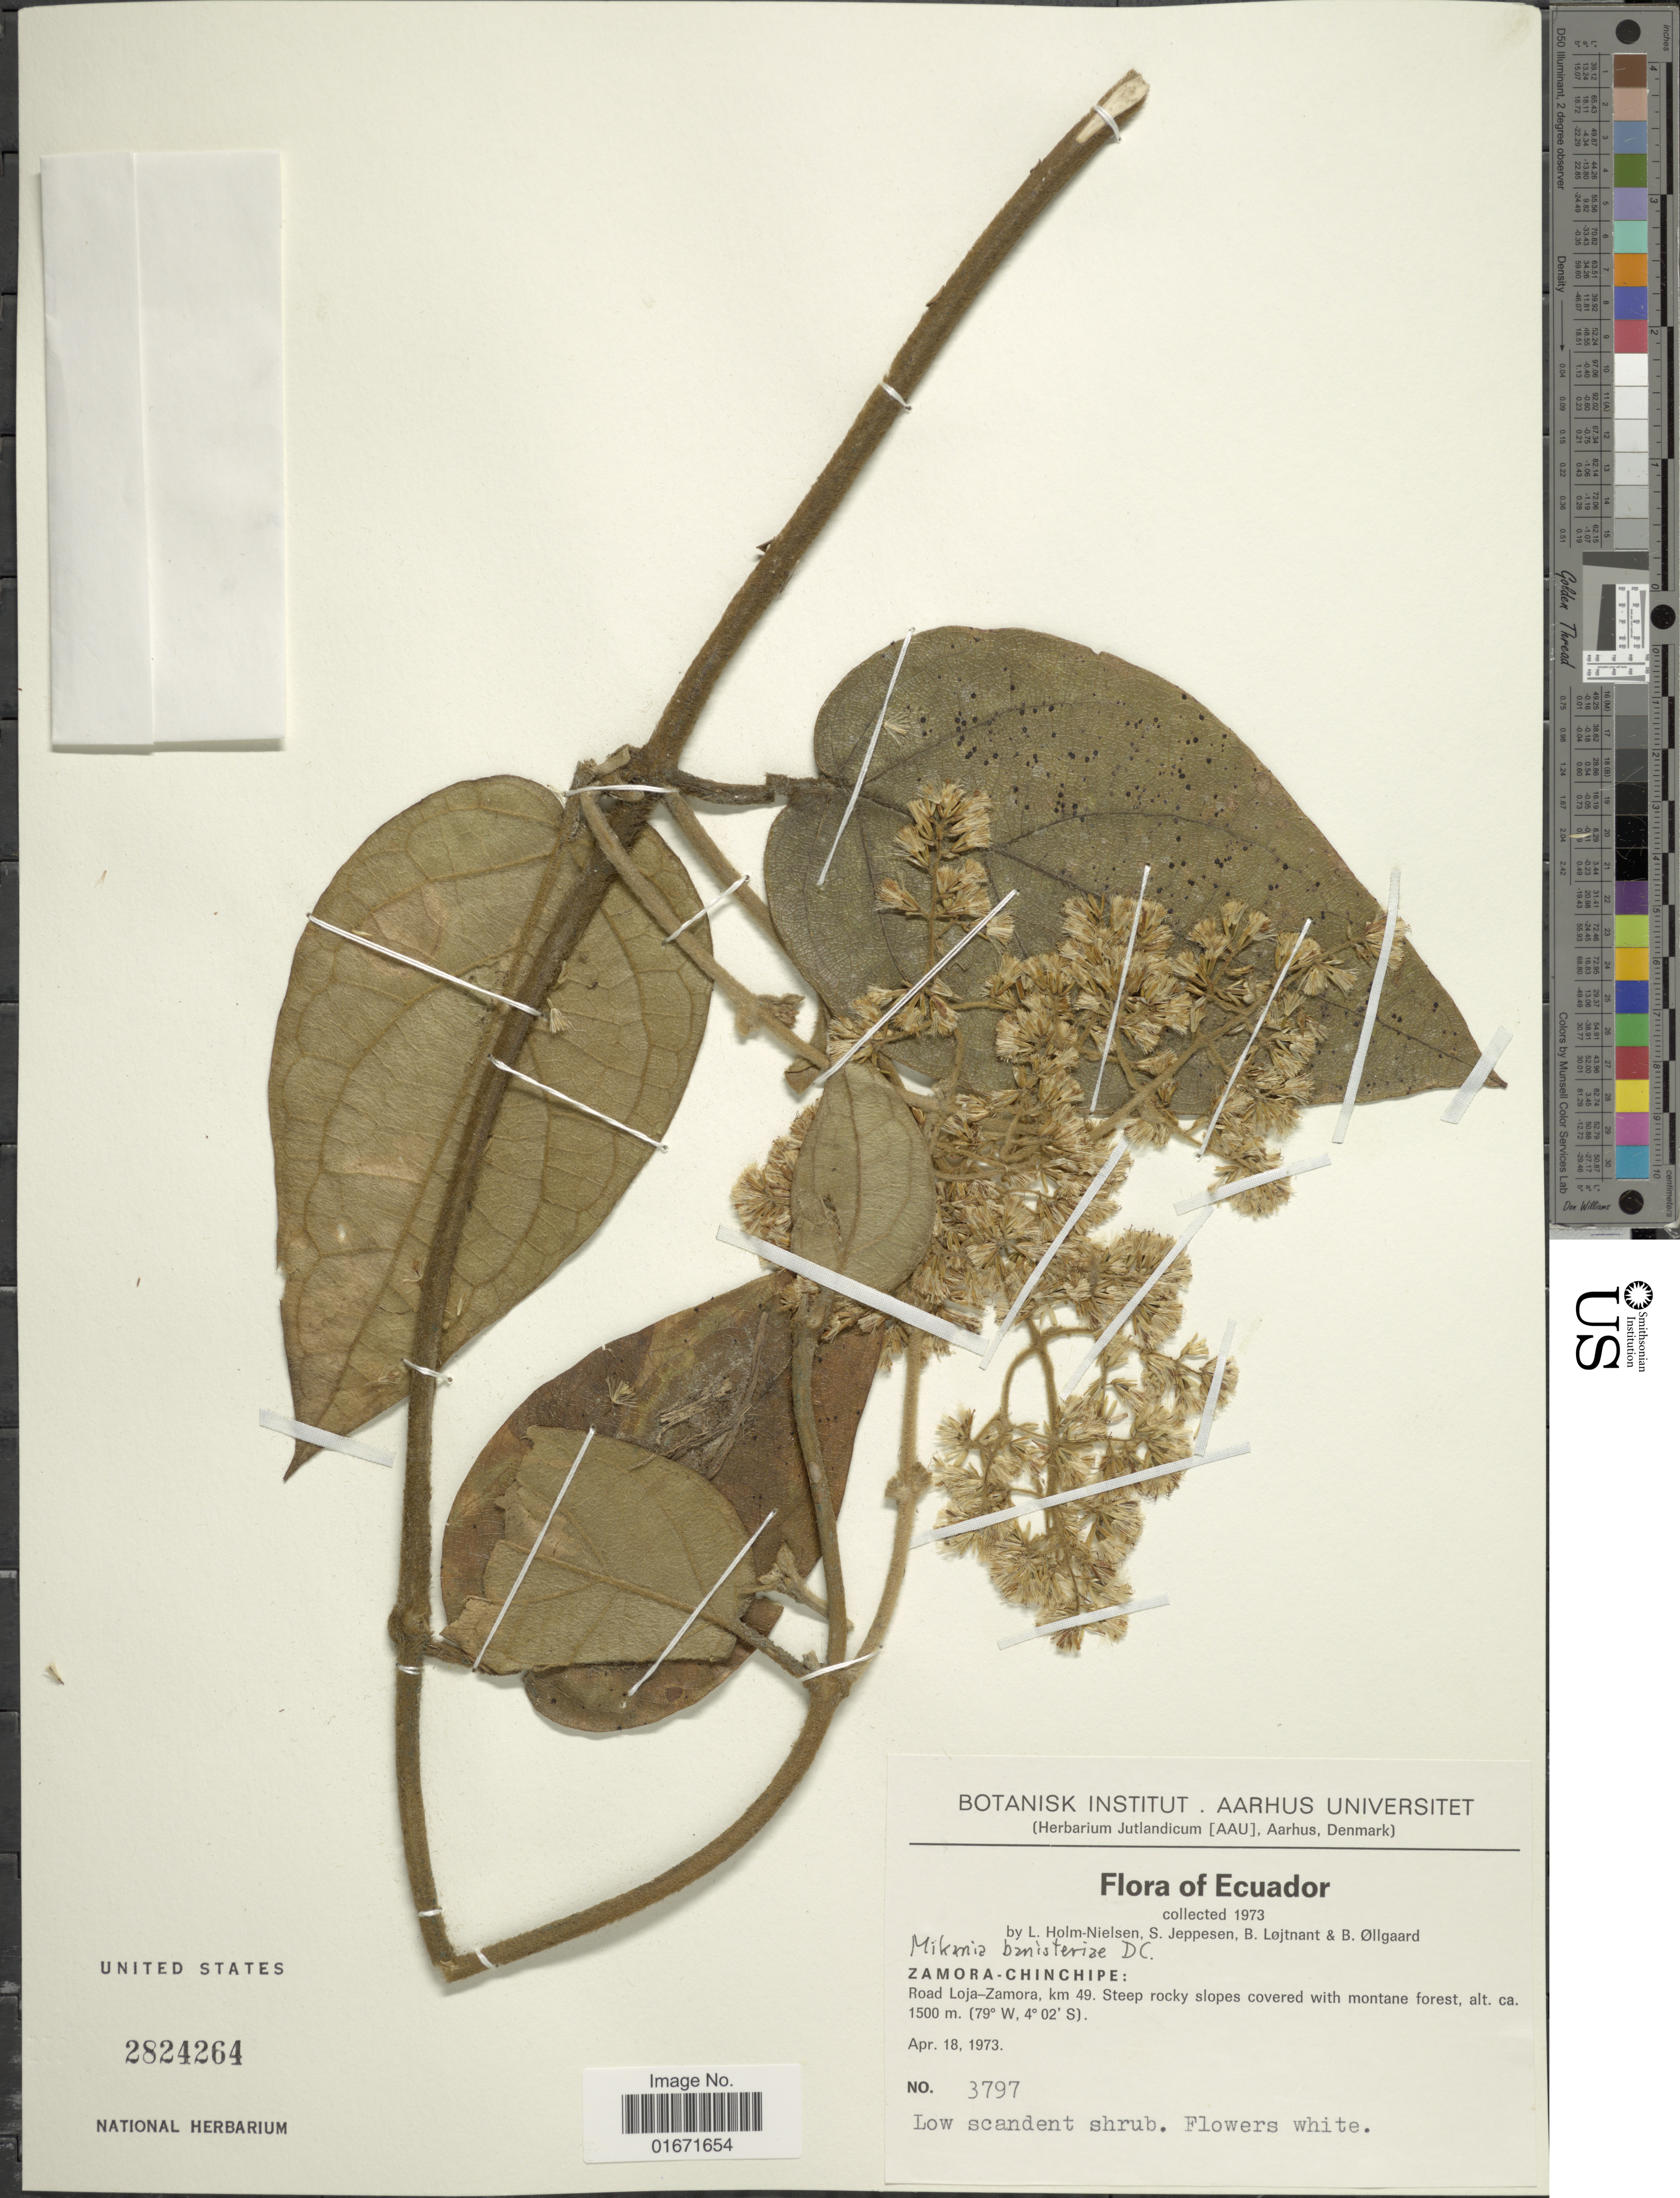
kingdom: Plantae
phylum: Tracheophyta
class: Magnoliopsida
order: Asterales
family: Asteraceae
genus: Mikania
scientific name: Mikania banisteriae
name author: DC.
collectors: L. B. Holm-Nielsen, S. Jeppesen, B. Löjtnant & B. Øllgaard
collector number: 3797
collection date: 1973-04-18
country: Ecuador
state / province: Zamora-Chinchipe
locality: Zamora-Chinchipe: Road Loja-Zamora, km. 49. Steep rocky slopes covered with montane forest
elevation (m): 1500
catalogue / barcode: US 2824264